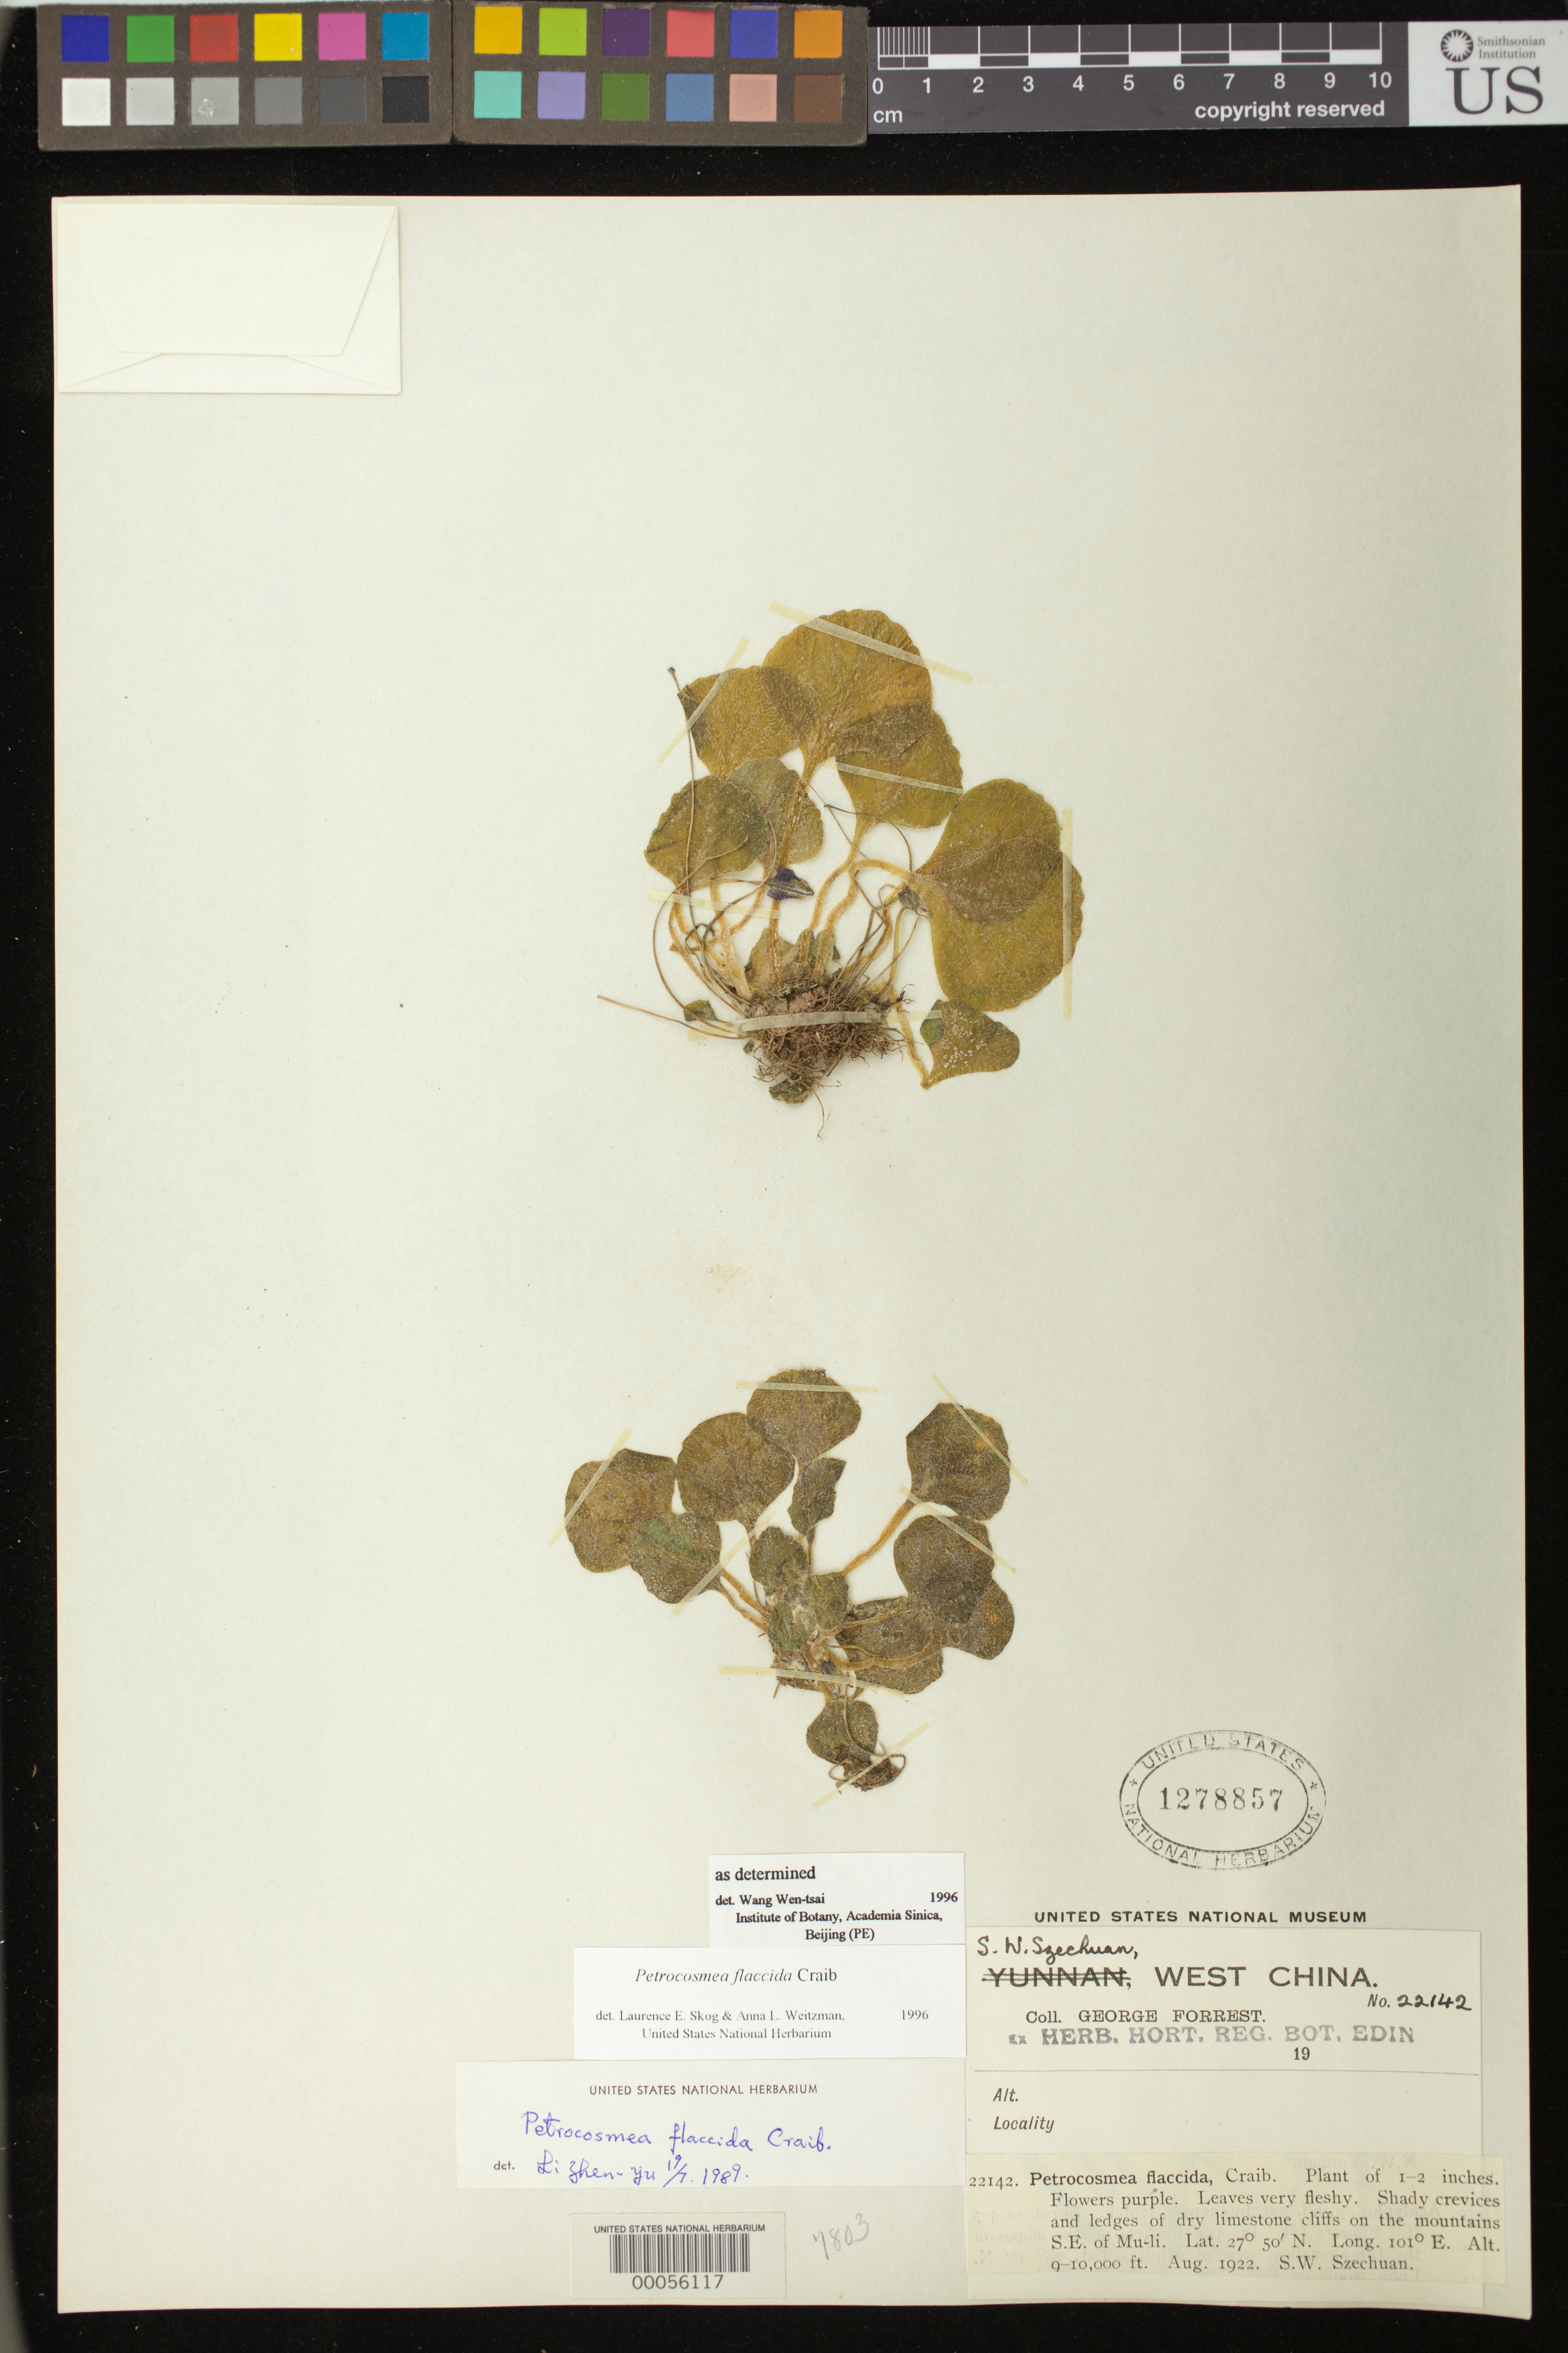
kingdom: Plantae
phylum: Tracheophyta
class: Magnoliopsida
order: Lamiales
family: Gesneriaceae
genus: Petrocosmea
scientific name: Petrocosmea flaccida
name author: Craib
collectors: G. Forrest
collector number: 22142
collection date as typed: Aug 1922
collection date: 1922-08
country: China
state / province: Sichuan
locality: Mountains of SE Mu-li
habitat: Shady ledges and crevices of dry limestone cliffs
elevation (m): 2743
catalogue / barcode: US 1278857